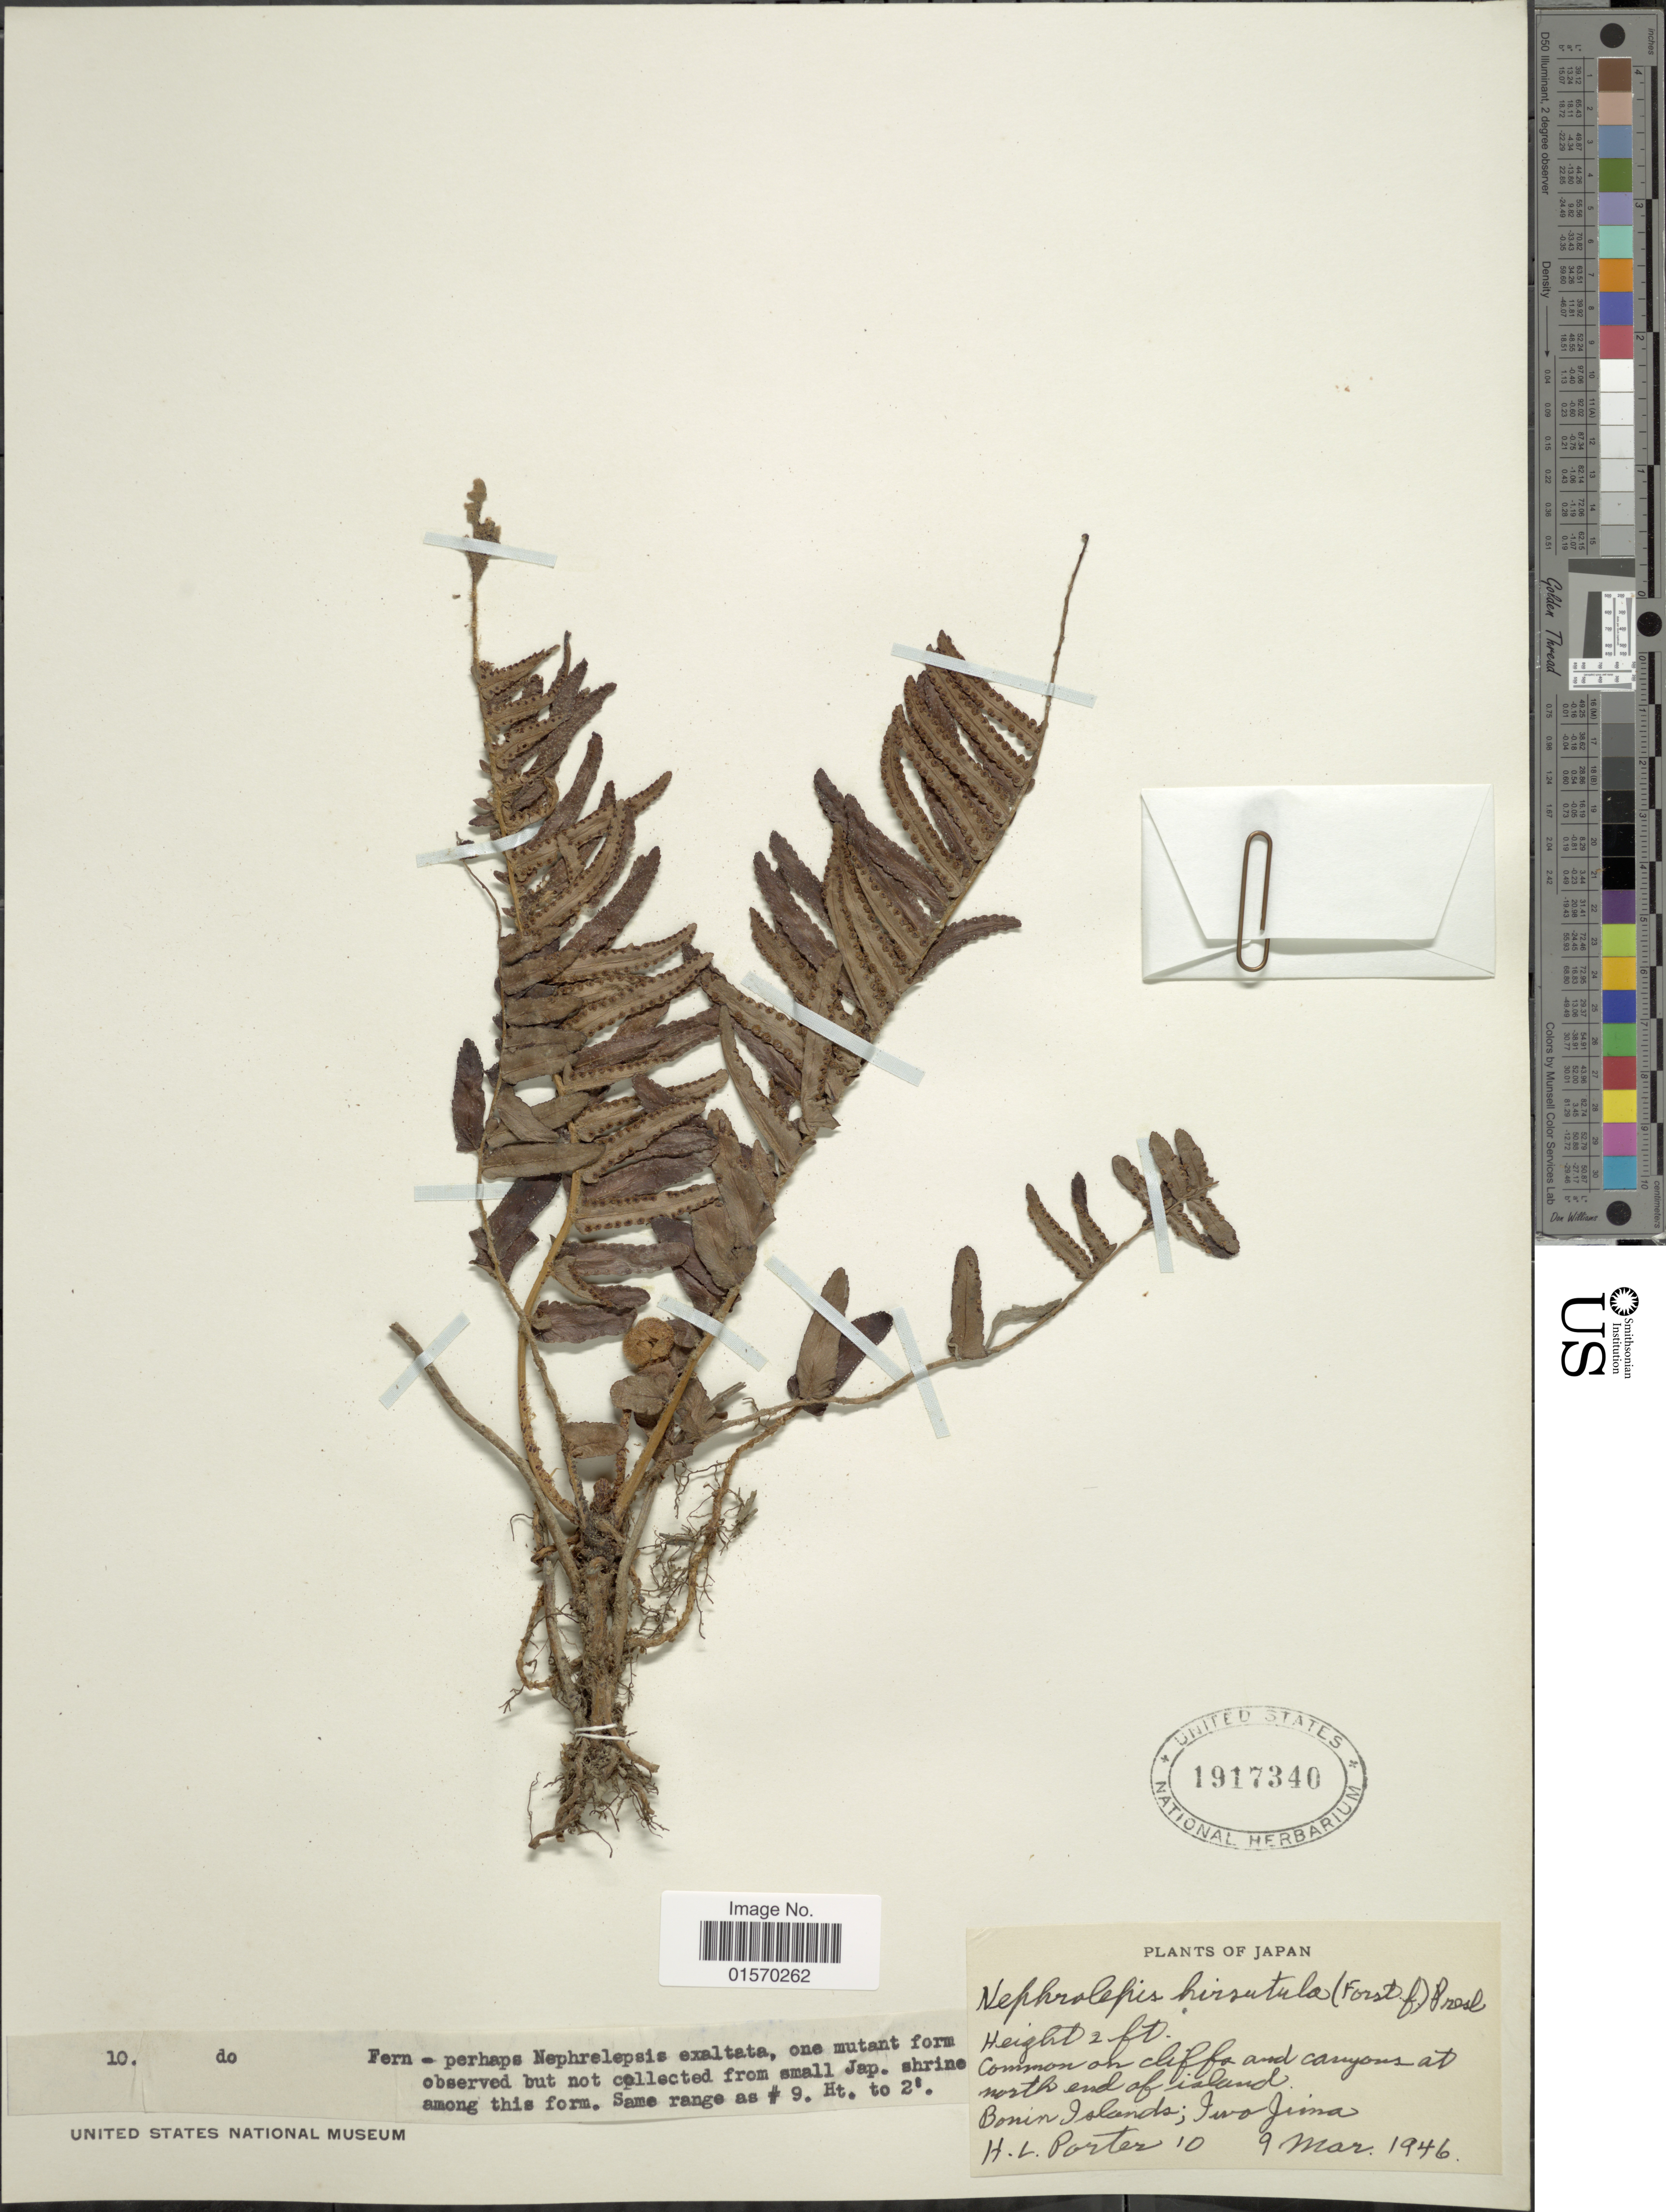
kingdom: Plantae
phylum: Tracheophyta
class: Polypodiopsida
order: Polypodiales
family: Nephrolepidaceae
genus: Nephrolepis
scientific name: Nephrolepis multiflora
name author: (Roxb.) F.M. Jarrett ex C.V. Morton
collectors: H. L. Porter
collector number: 10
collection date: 1946-03-09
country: Japan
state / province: Tokyo, Federal City of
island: Bonin Islands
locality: On cliffs and canyons at north end of island. Bonin Islands; Iwo Jima.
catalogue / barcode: US 1917340